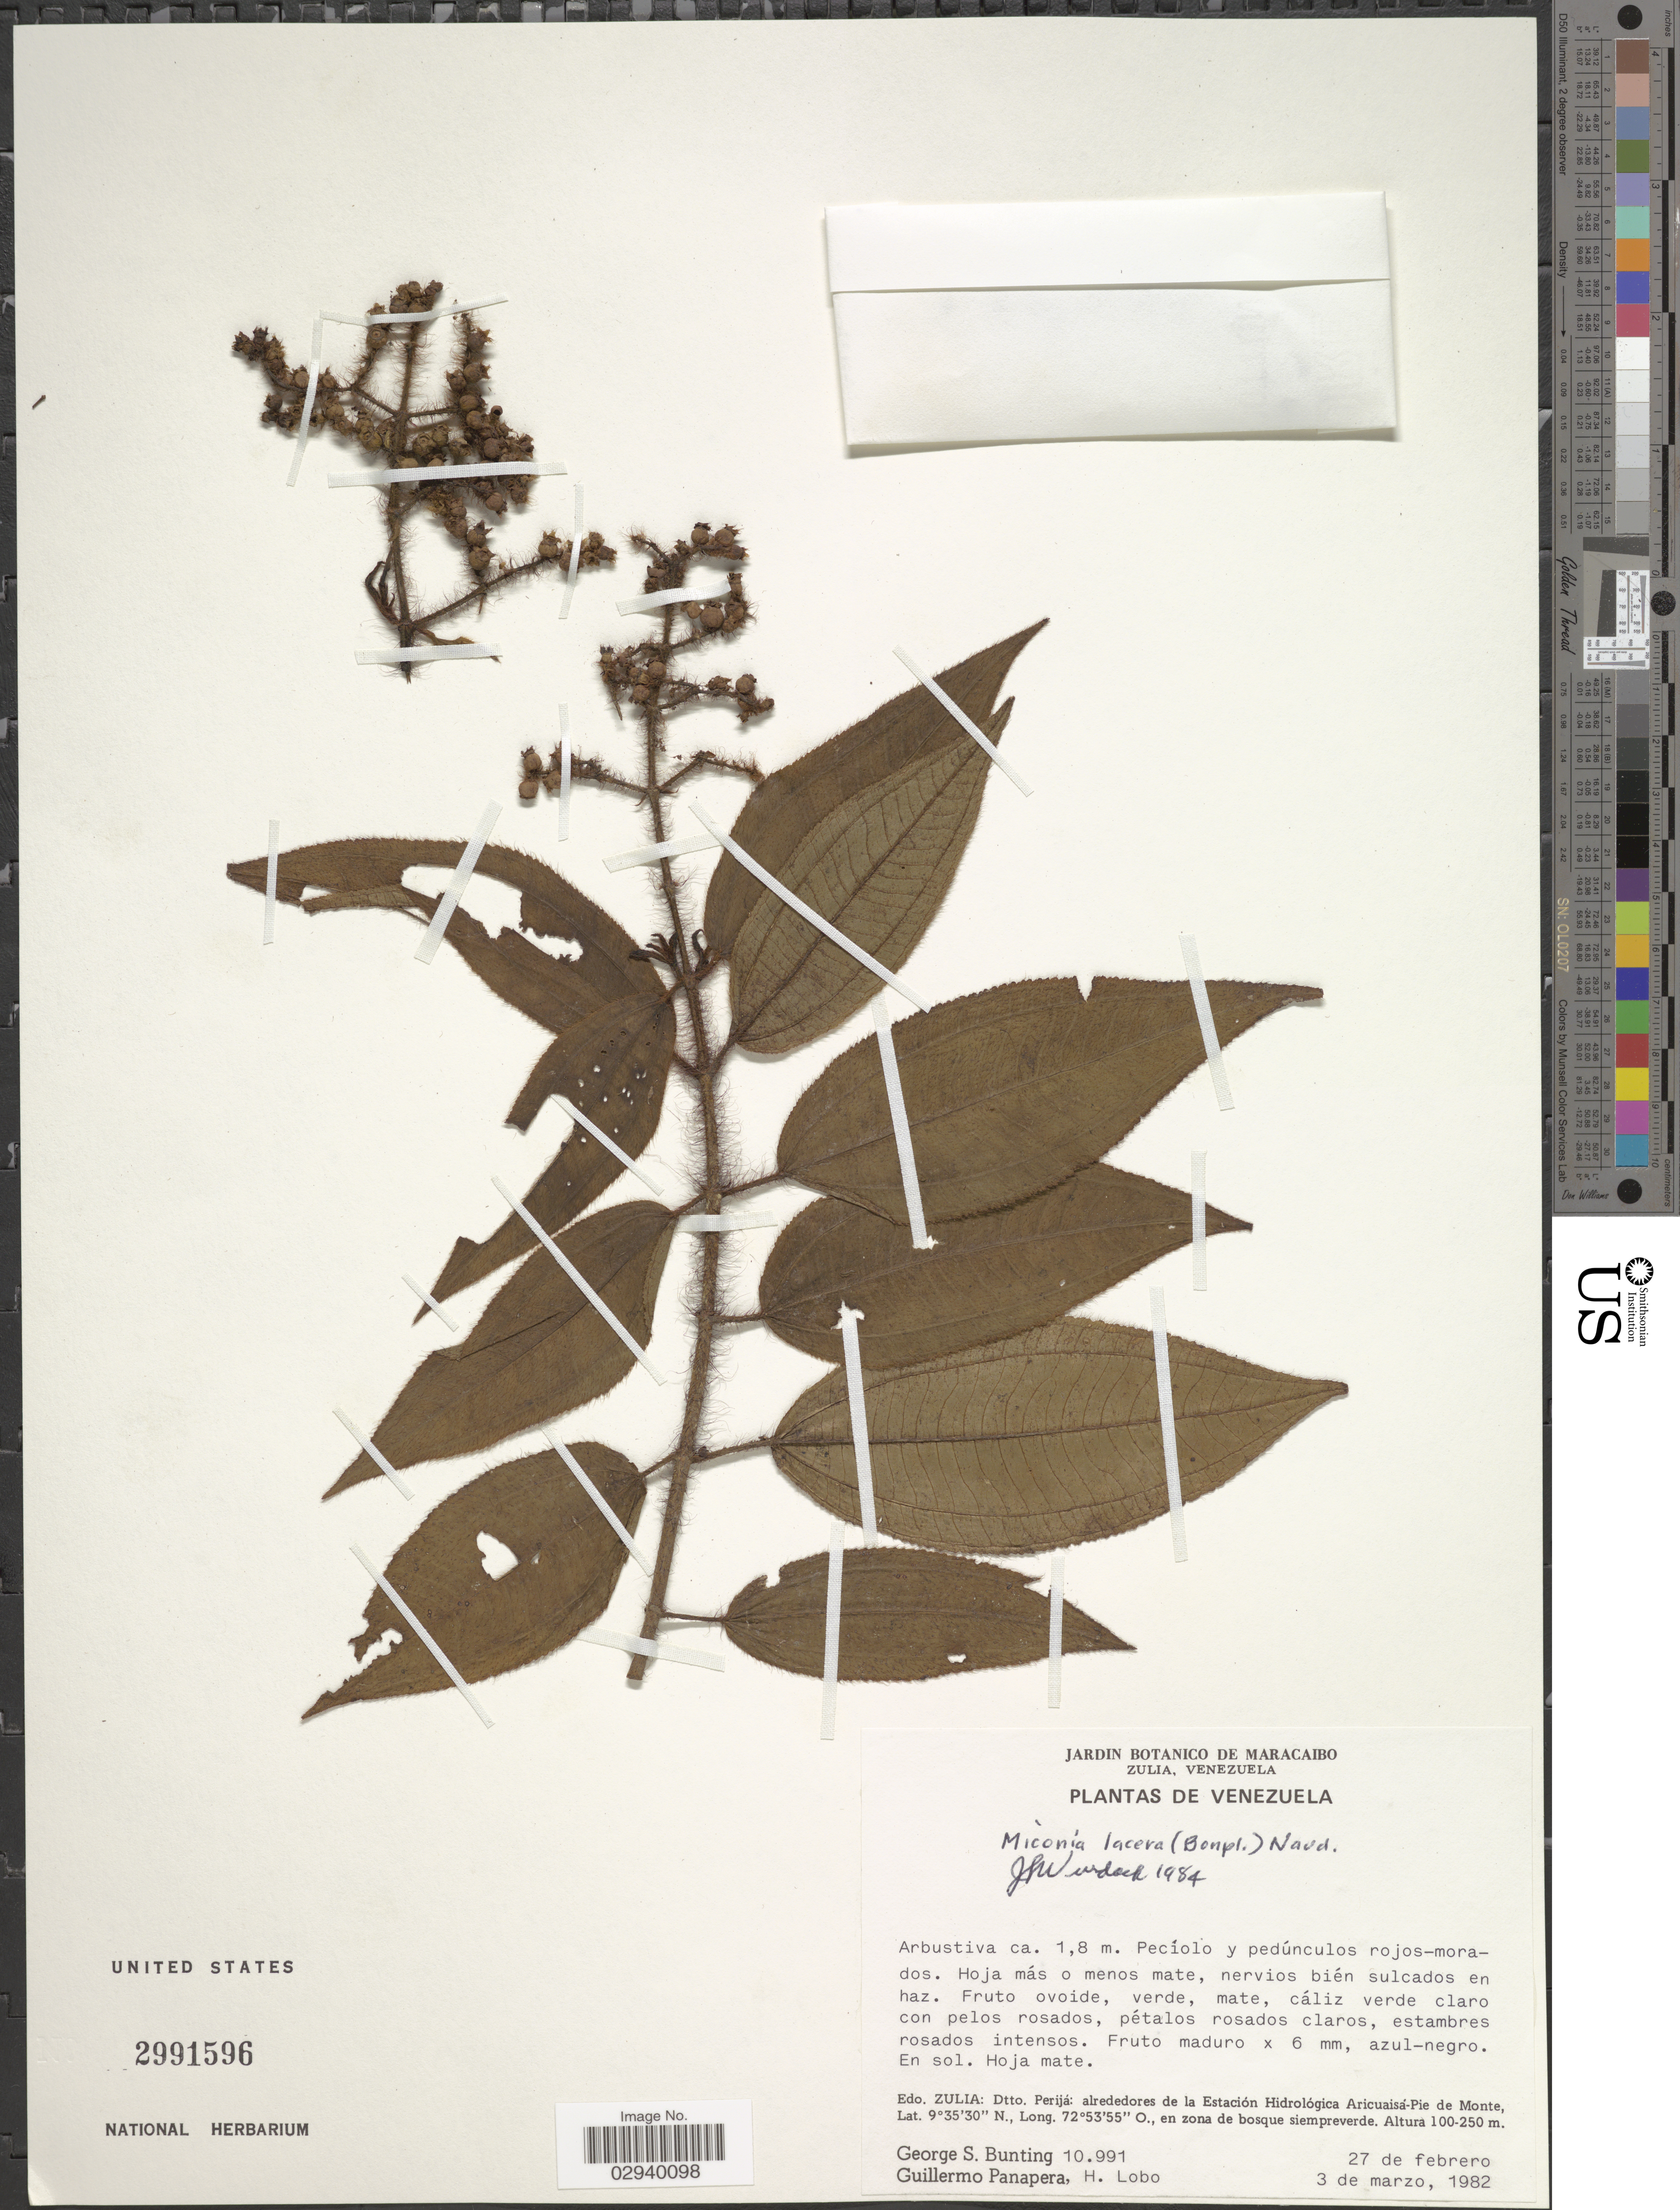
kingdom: Plantae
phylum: Tracheophyta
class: Magnoliopsida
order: Myrtales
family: Melastomataceae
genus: Miconia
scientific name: Miconia lacera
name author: (Bonpl.) Naudin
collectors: G. S. Bunting, G. Panapera & H. Lobo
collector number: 10991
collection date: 1982-02-27/1982-03-03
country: Venezuela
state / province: Zulia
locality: Dtto. Perijá: alrededores de la Estación Hidrológica Aricuaisá-Pie de Monte.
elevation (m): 100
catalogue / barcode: US 2991596